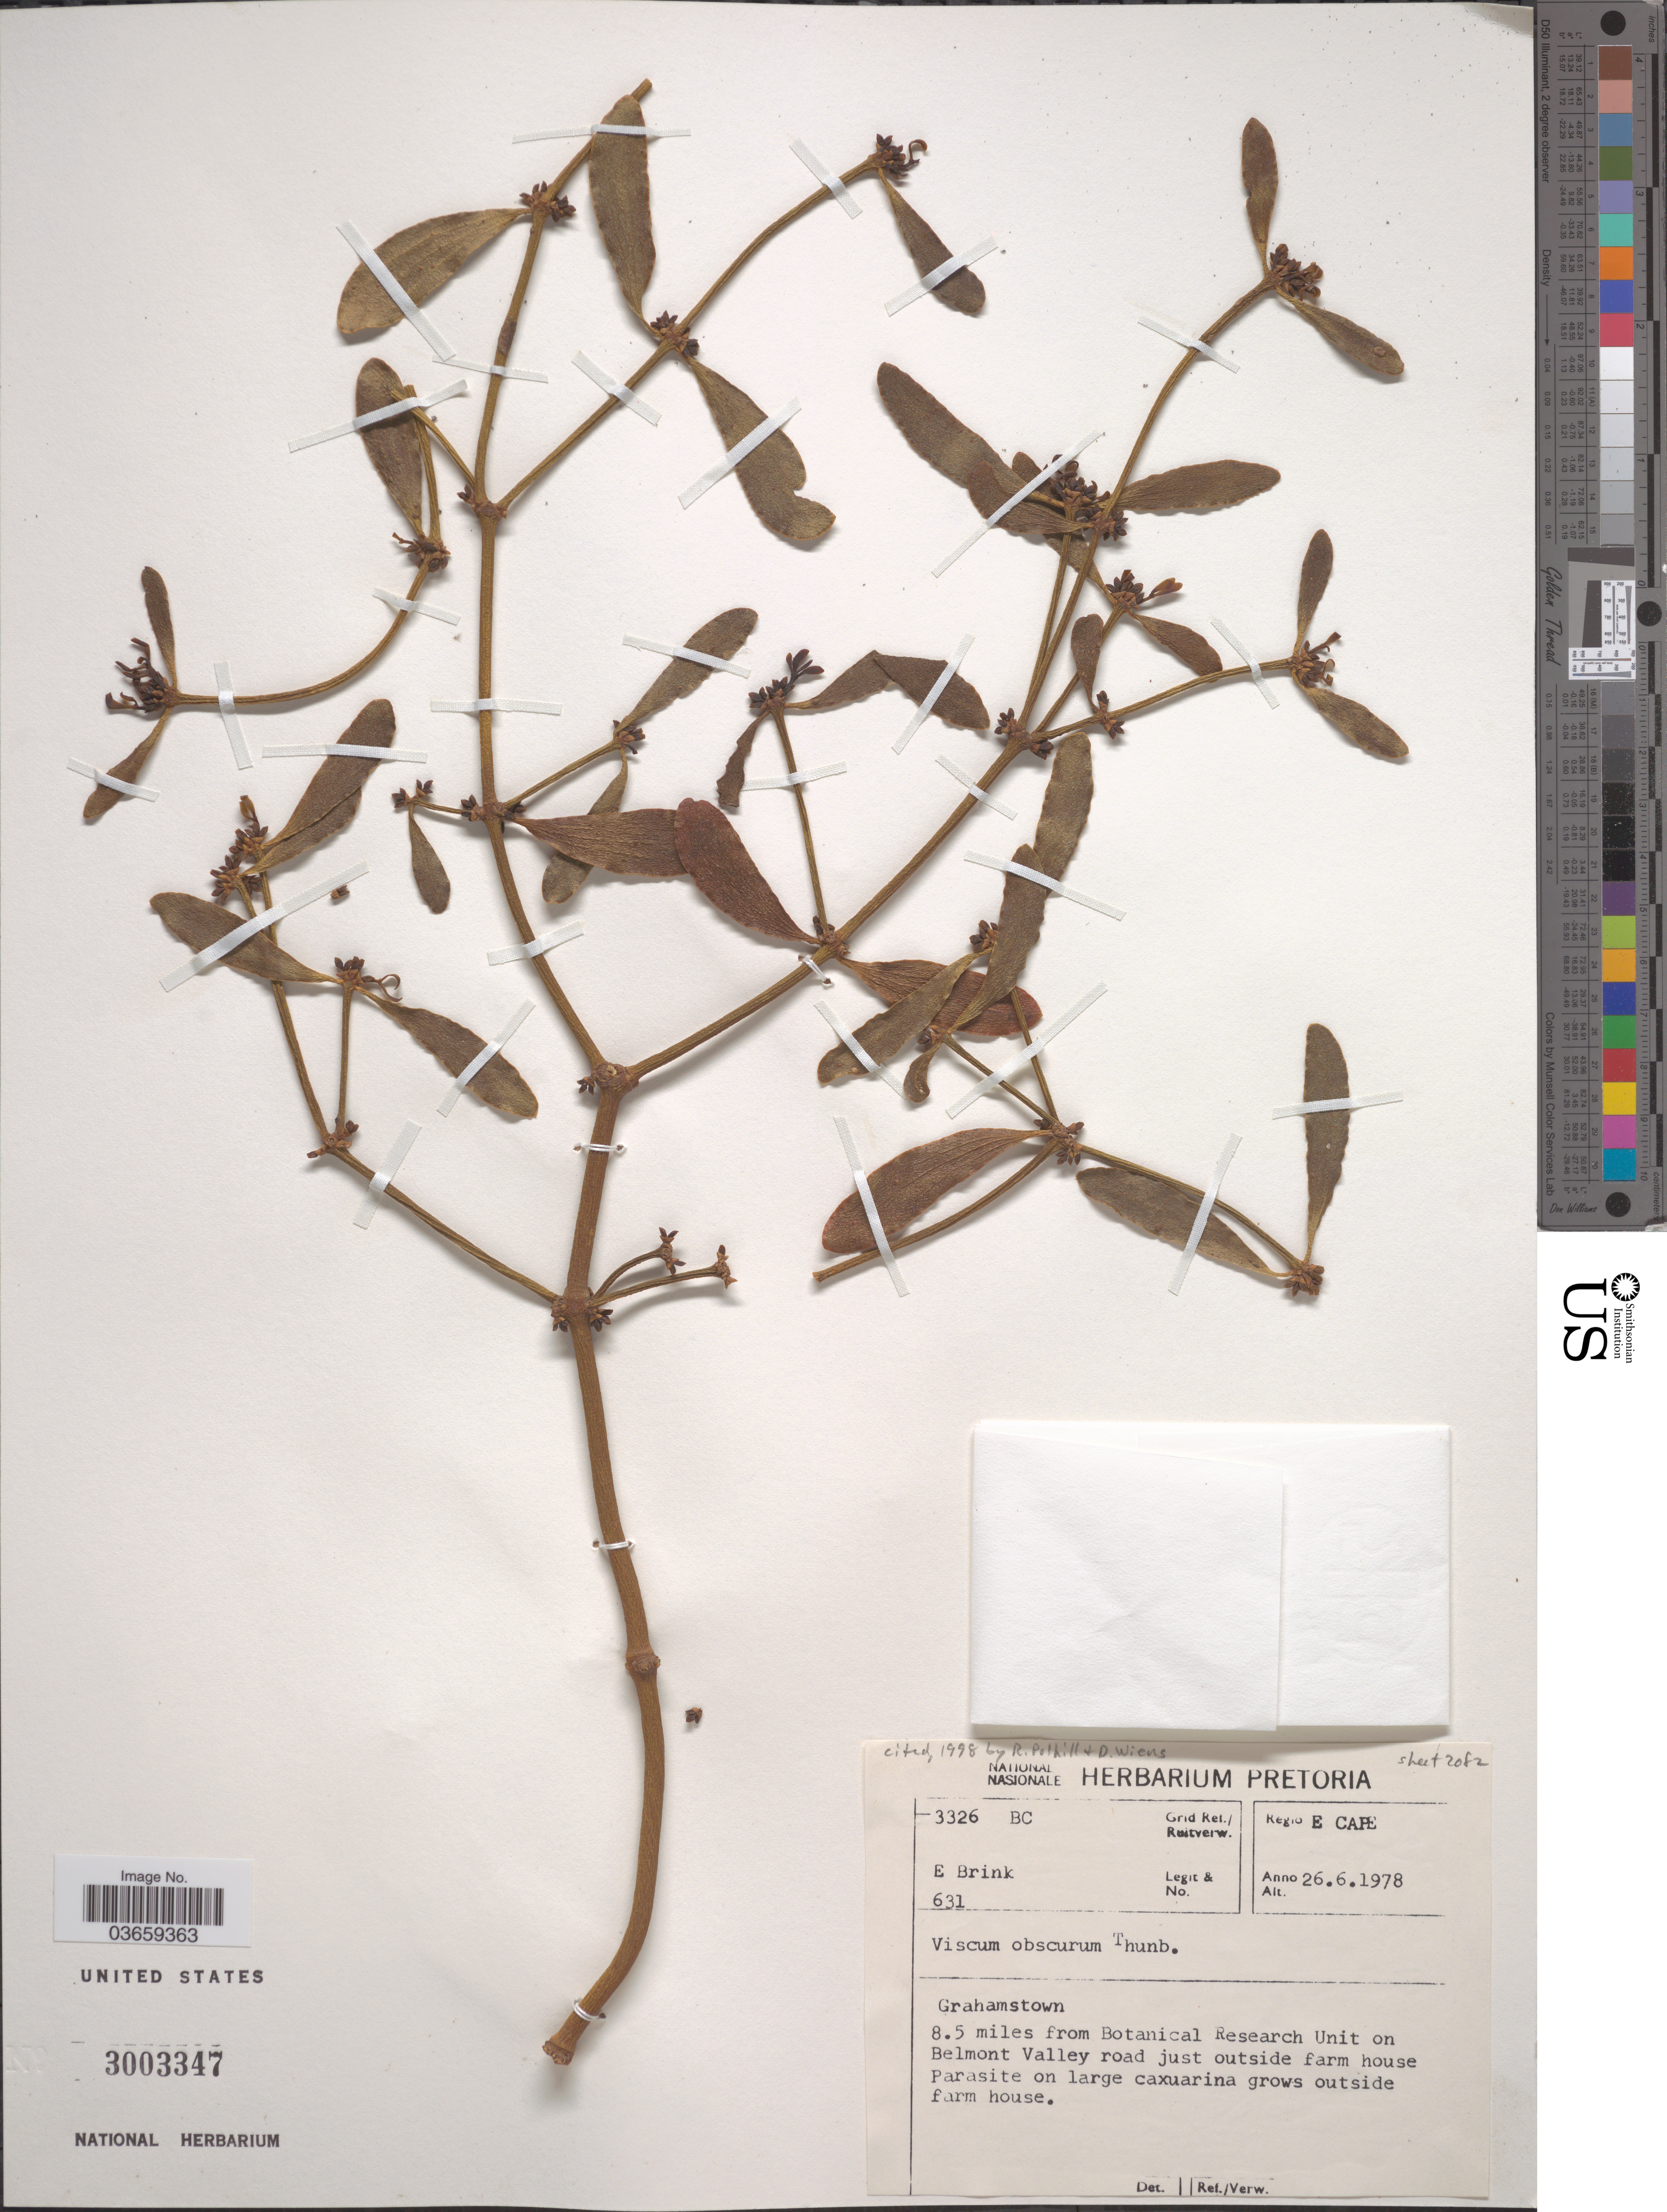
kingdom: Plantae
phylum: Tracheophyta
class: Magnoliopsida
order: Santalales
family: Viscaceae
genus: Viscum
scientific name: Viscum obscurum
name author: Thunb.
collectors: E. Brink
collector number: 631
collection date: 1978-06-26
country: South Africa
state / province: Eastern Cape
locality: Regio E Cape. Grid Ref./Ruitverw. 3326 BC. Grahamstown, 8.5 miles from Botanical Research Unit on Belmont Valley road just outside farm house.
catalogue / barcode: US 3003347